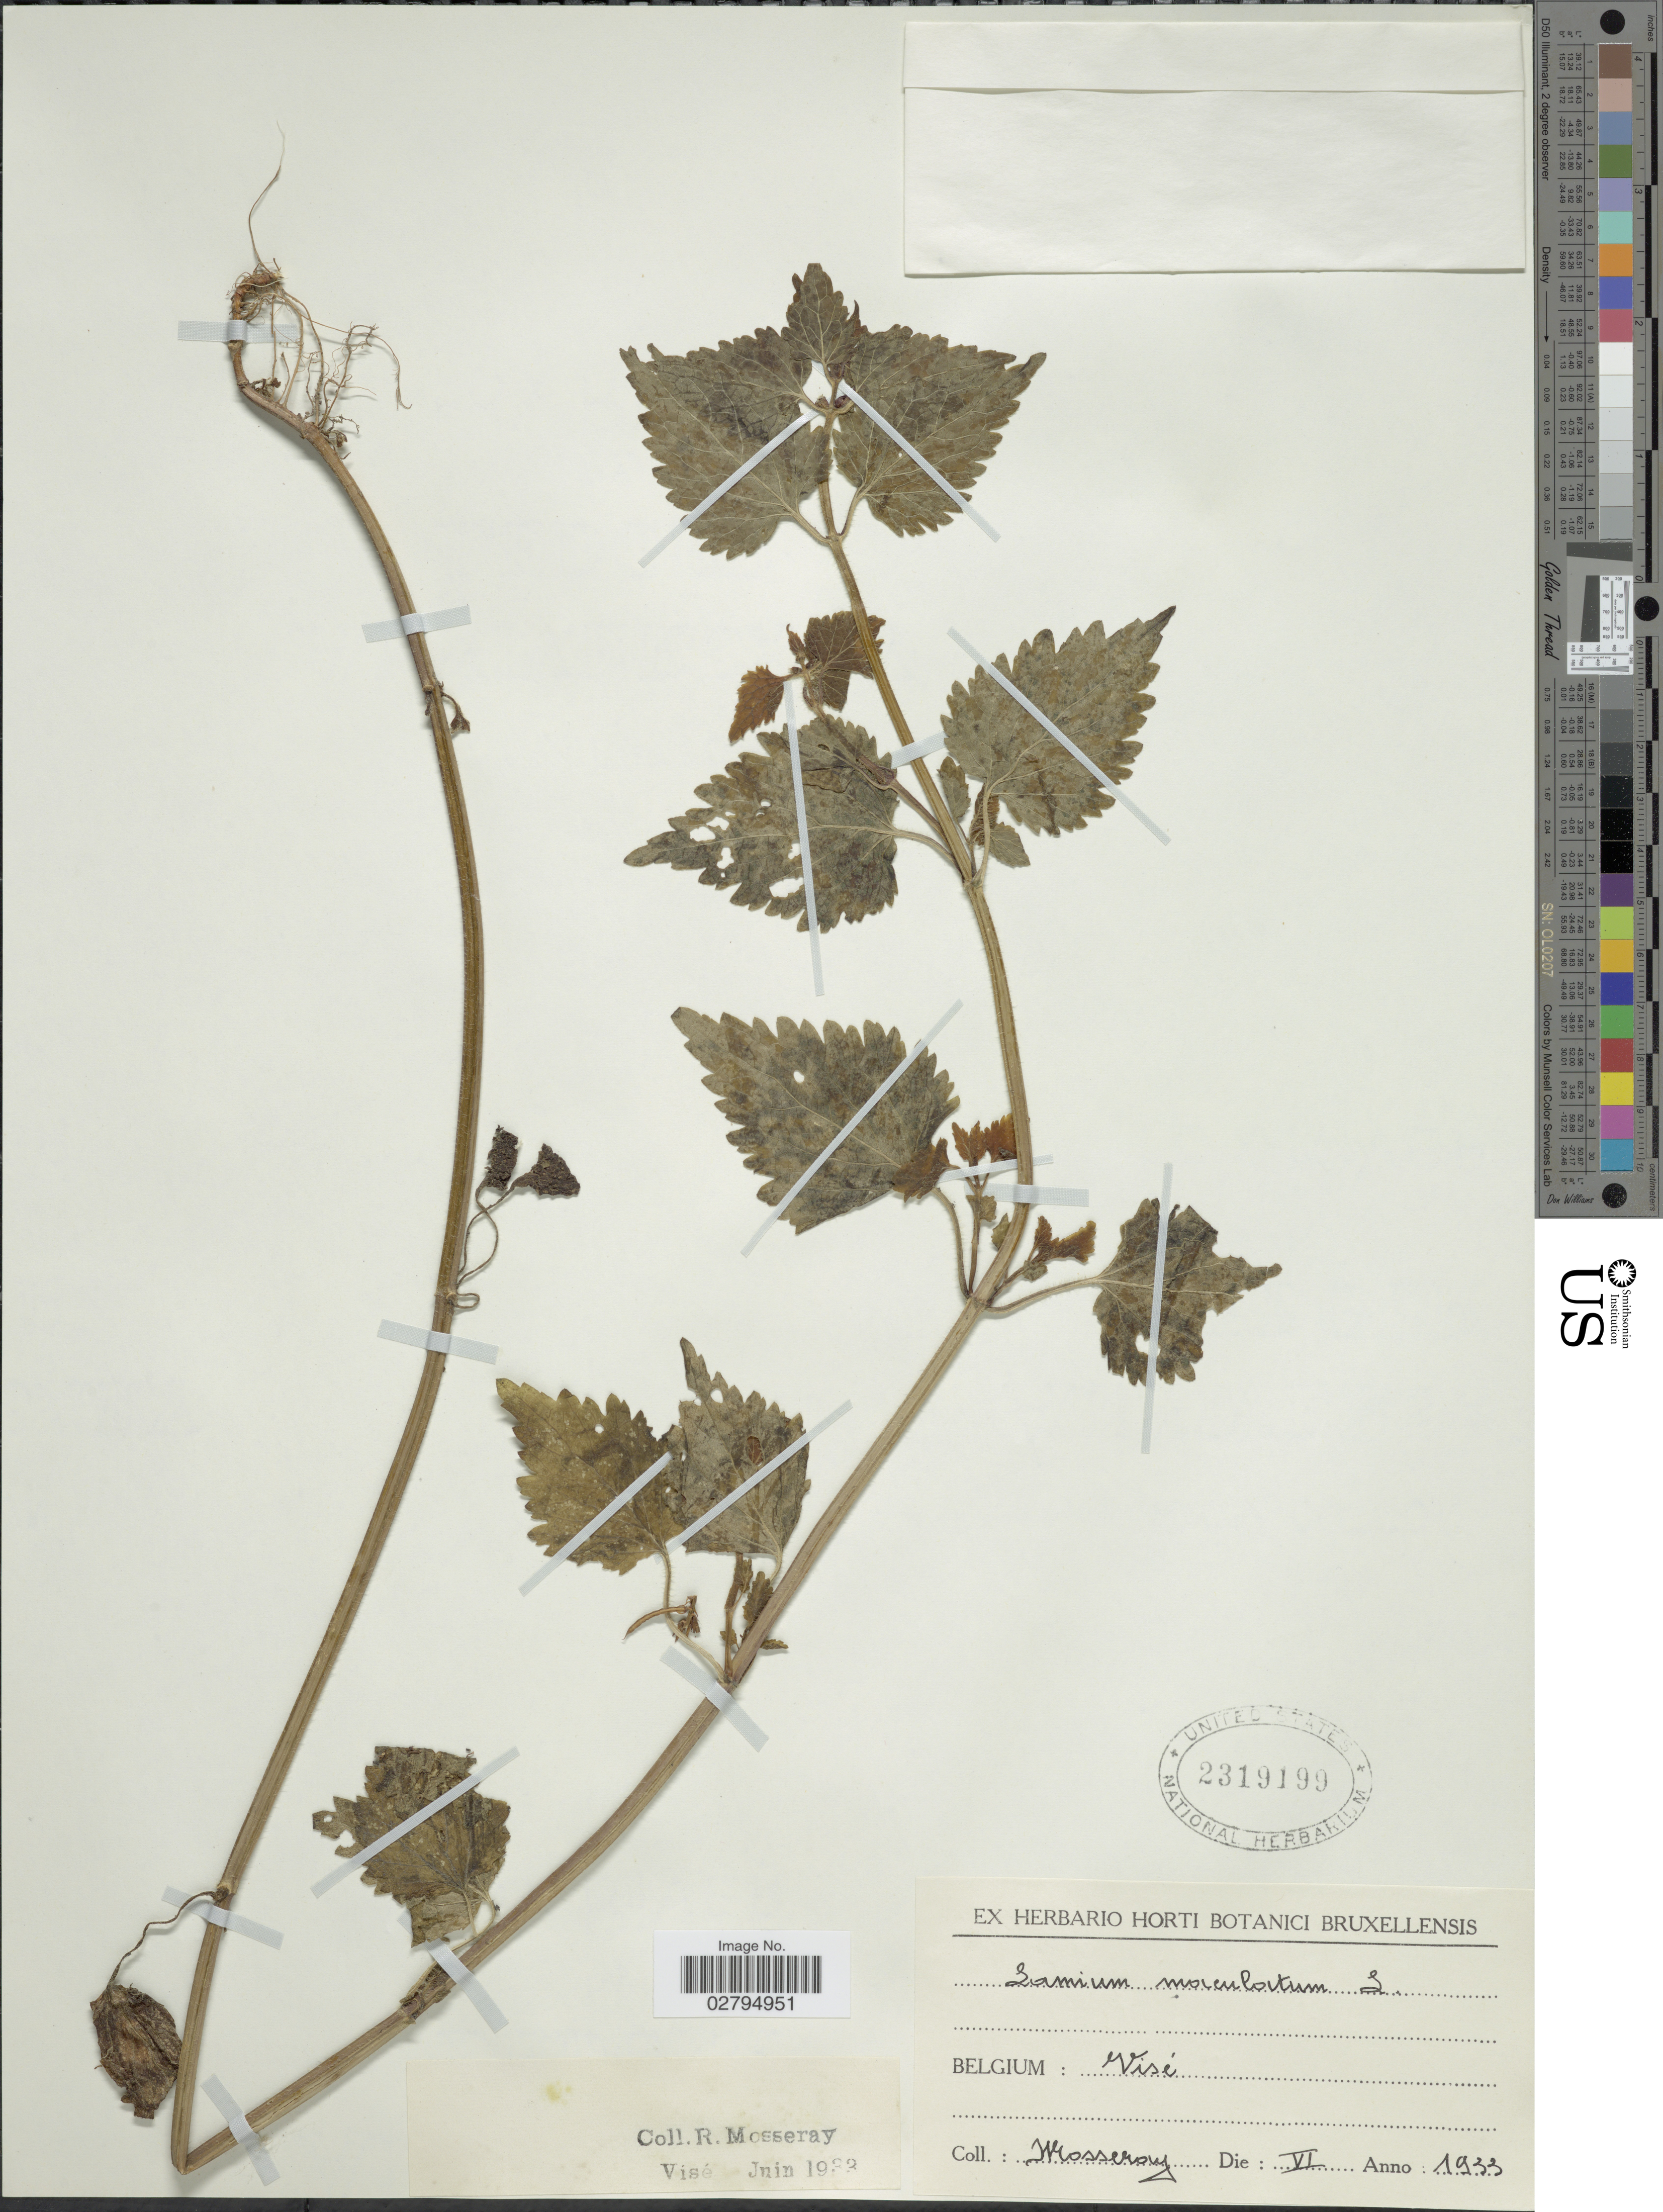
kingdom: Plantae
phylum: Tracheophyta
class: Magnoliopsida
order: Lamiales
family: Lamiaceae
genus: Lamium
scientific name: Lamium maculatum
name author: (L.) L.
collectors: Mosseray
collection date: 1933-06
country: Belgium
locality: Visé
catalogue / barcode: US 2319199